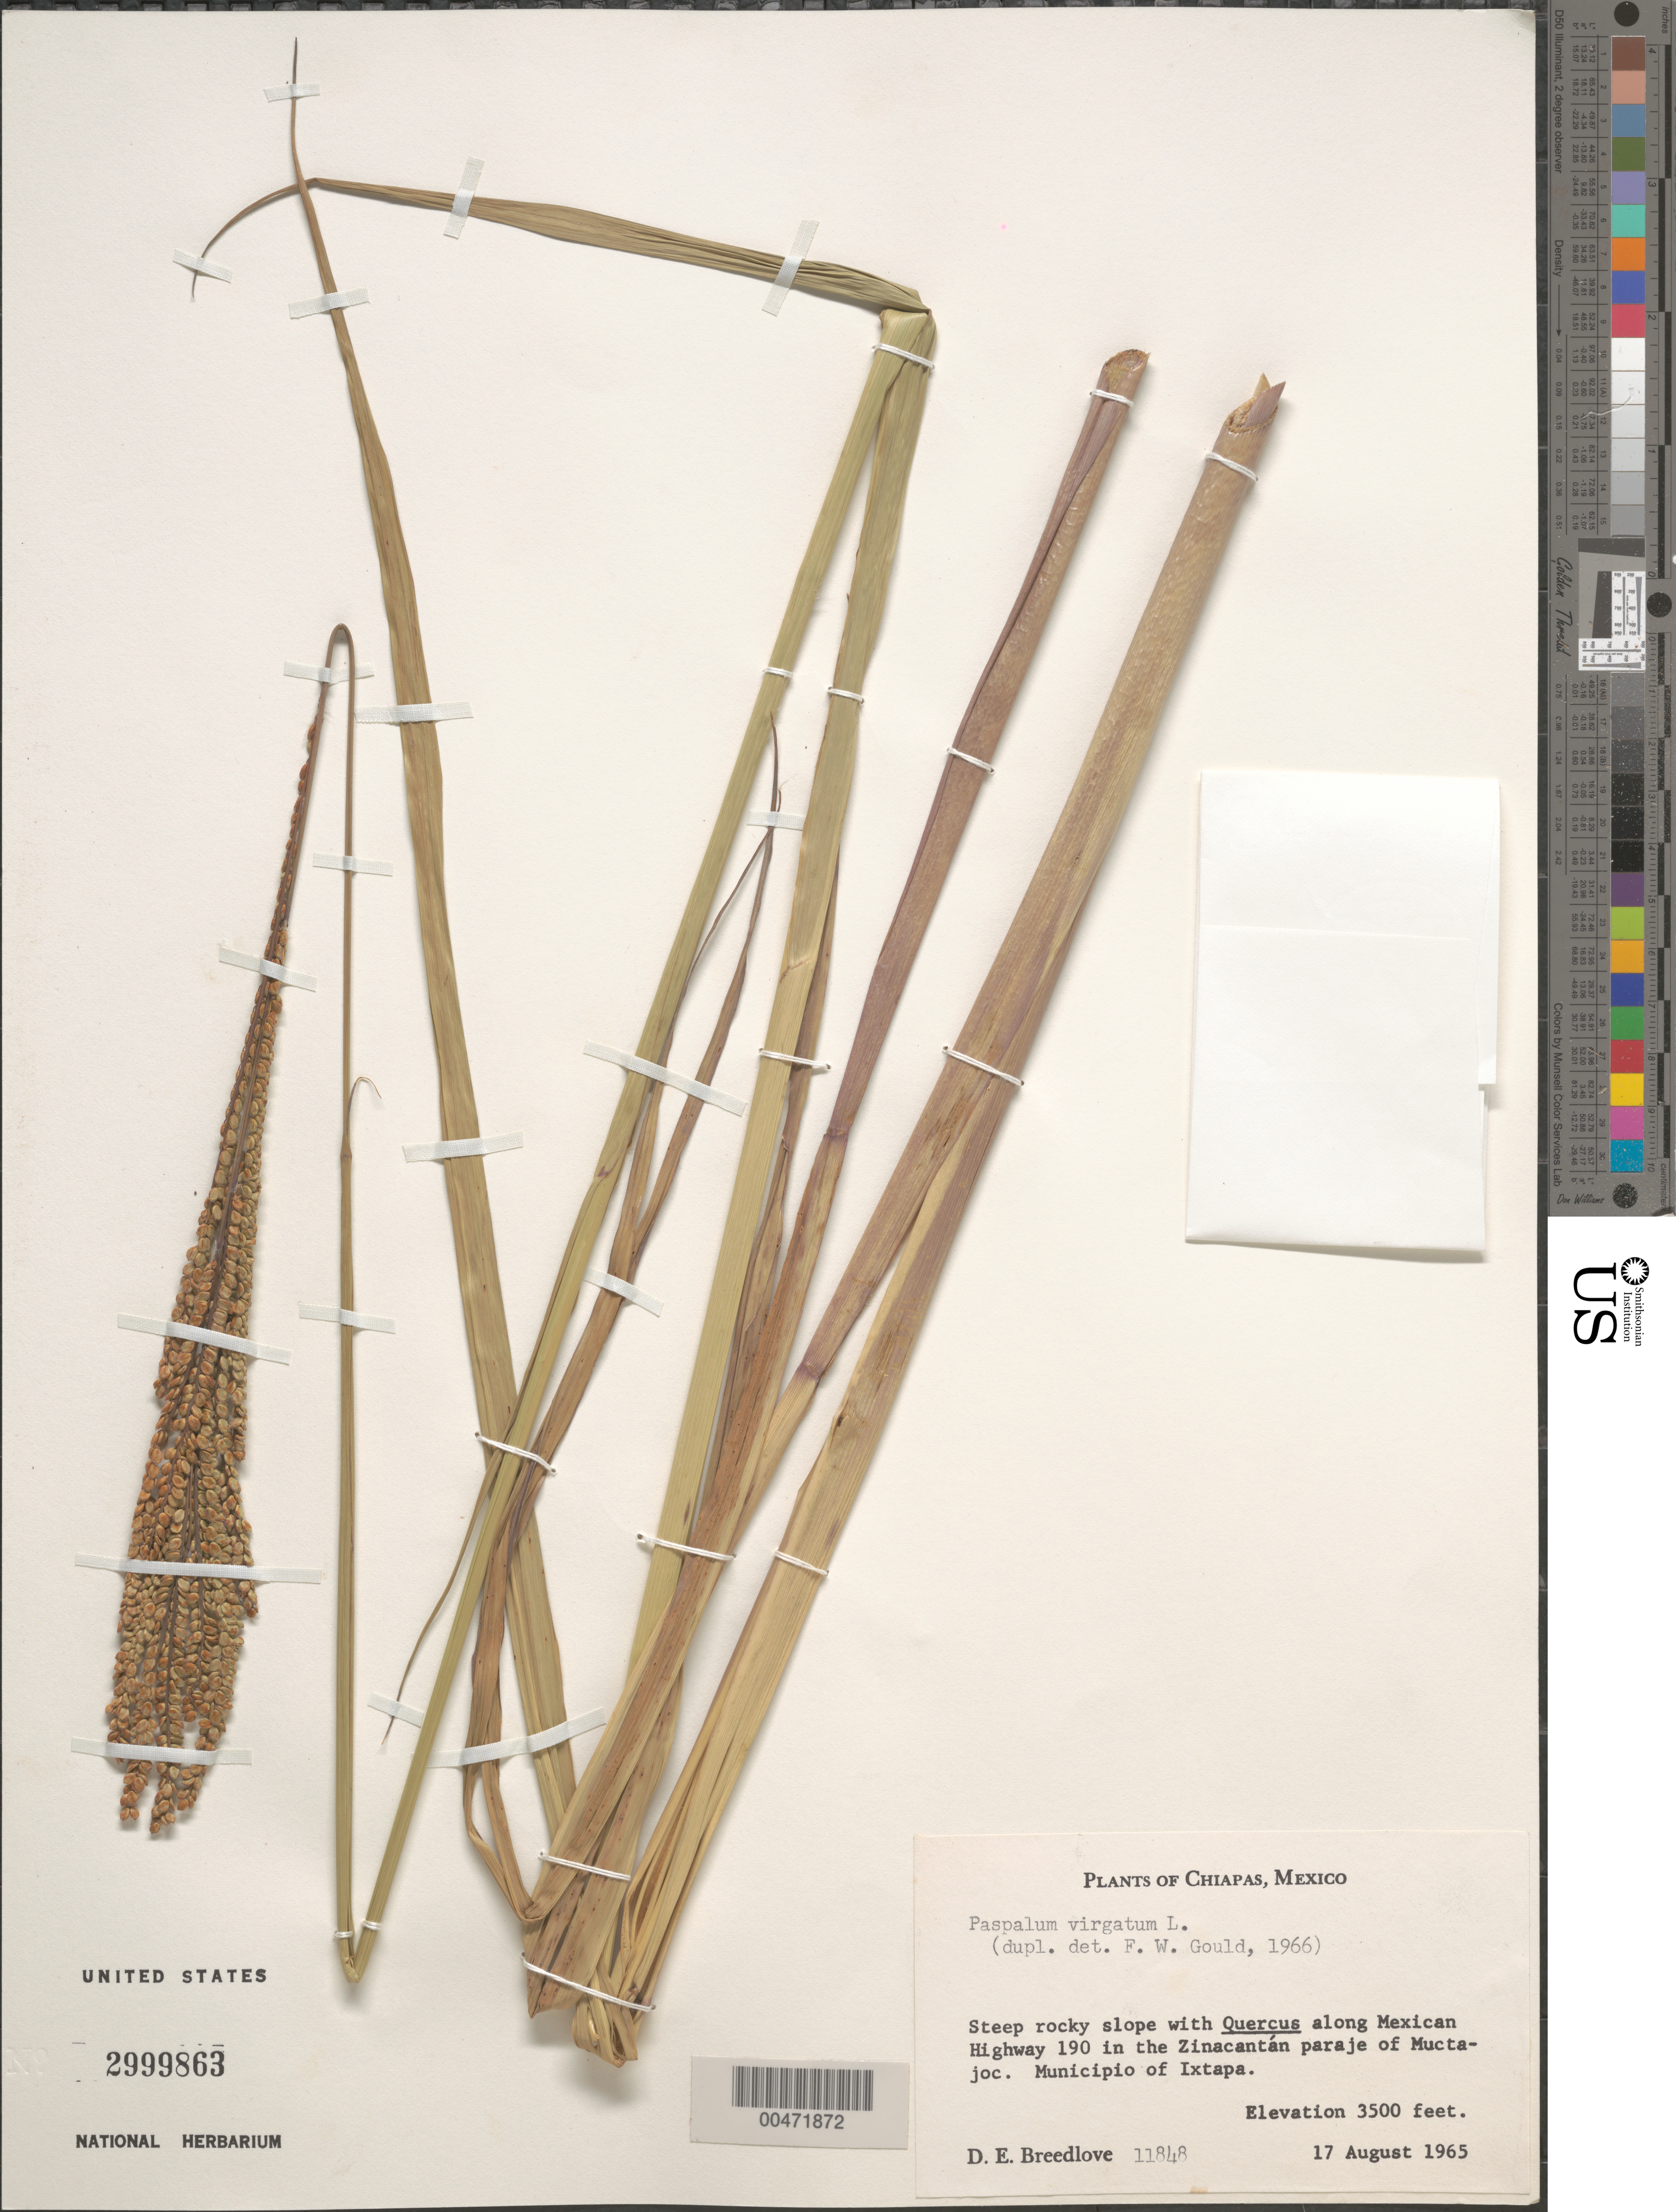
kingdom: Plantae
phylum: Tracheophyta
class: Liliopsida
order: Poales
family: Poaceae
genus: Paspalum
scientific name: Paspalum virgatum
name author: L.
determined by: Gould, F. W.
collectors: D. E. Breedlove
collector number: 11848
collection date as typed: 17 Aug 1965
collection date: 1965-08-17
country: Mexico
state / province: Chiapas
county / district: Ixtapa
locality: Along Mexican Hwy 190 in the Zinacantán paraje of Muctajoc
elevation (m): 1067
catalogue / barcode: US 2999863